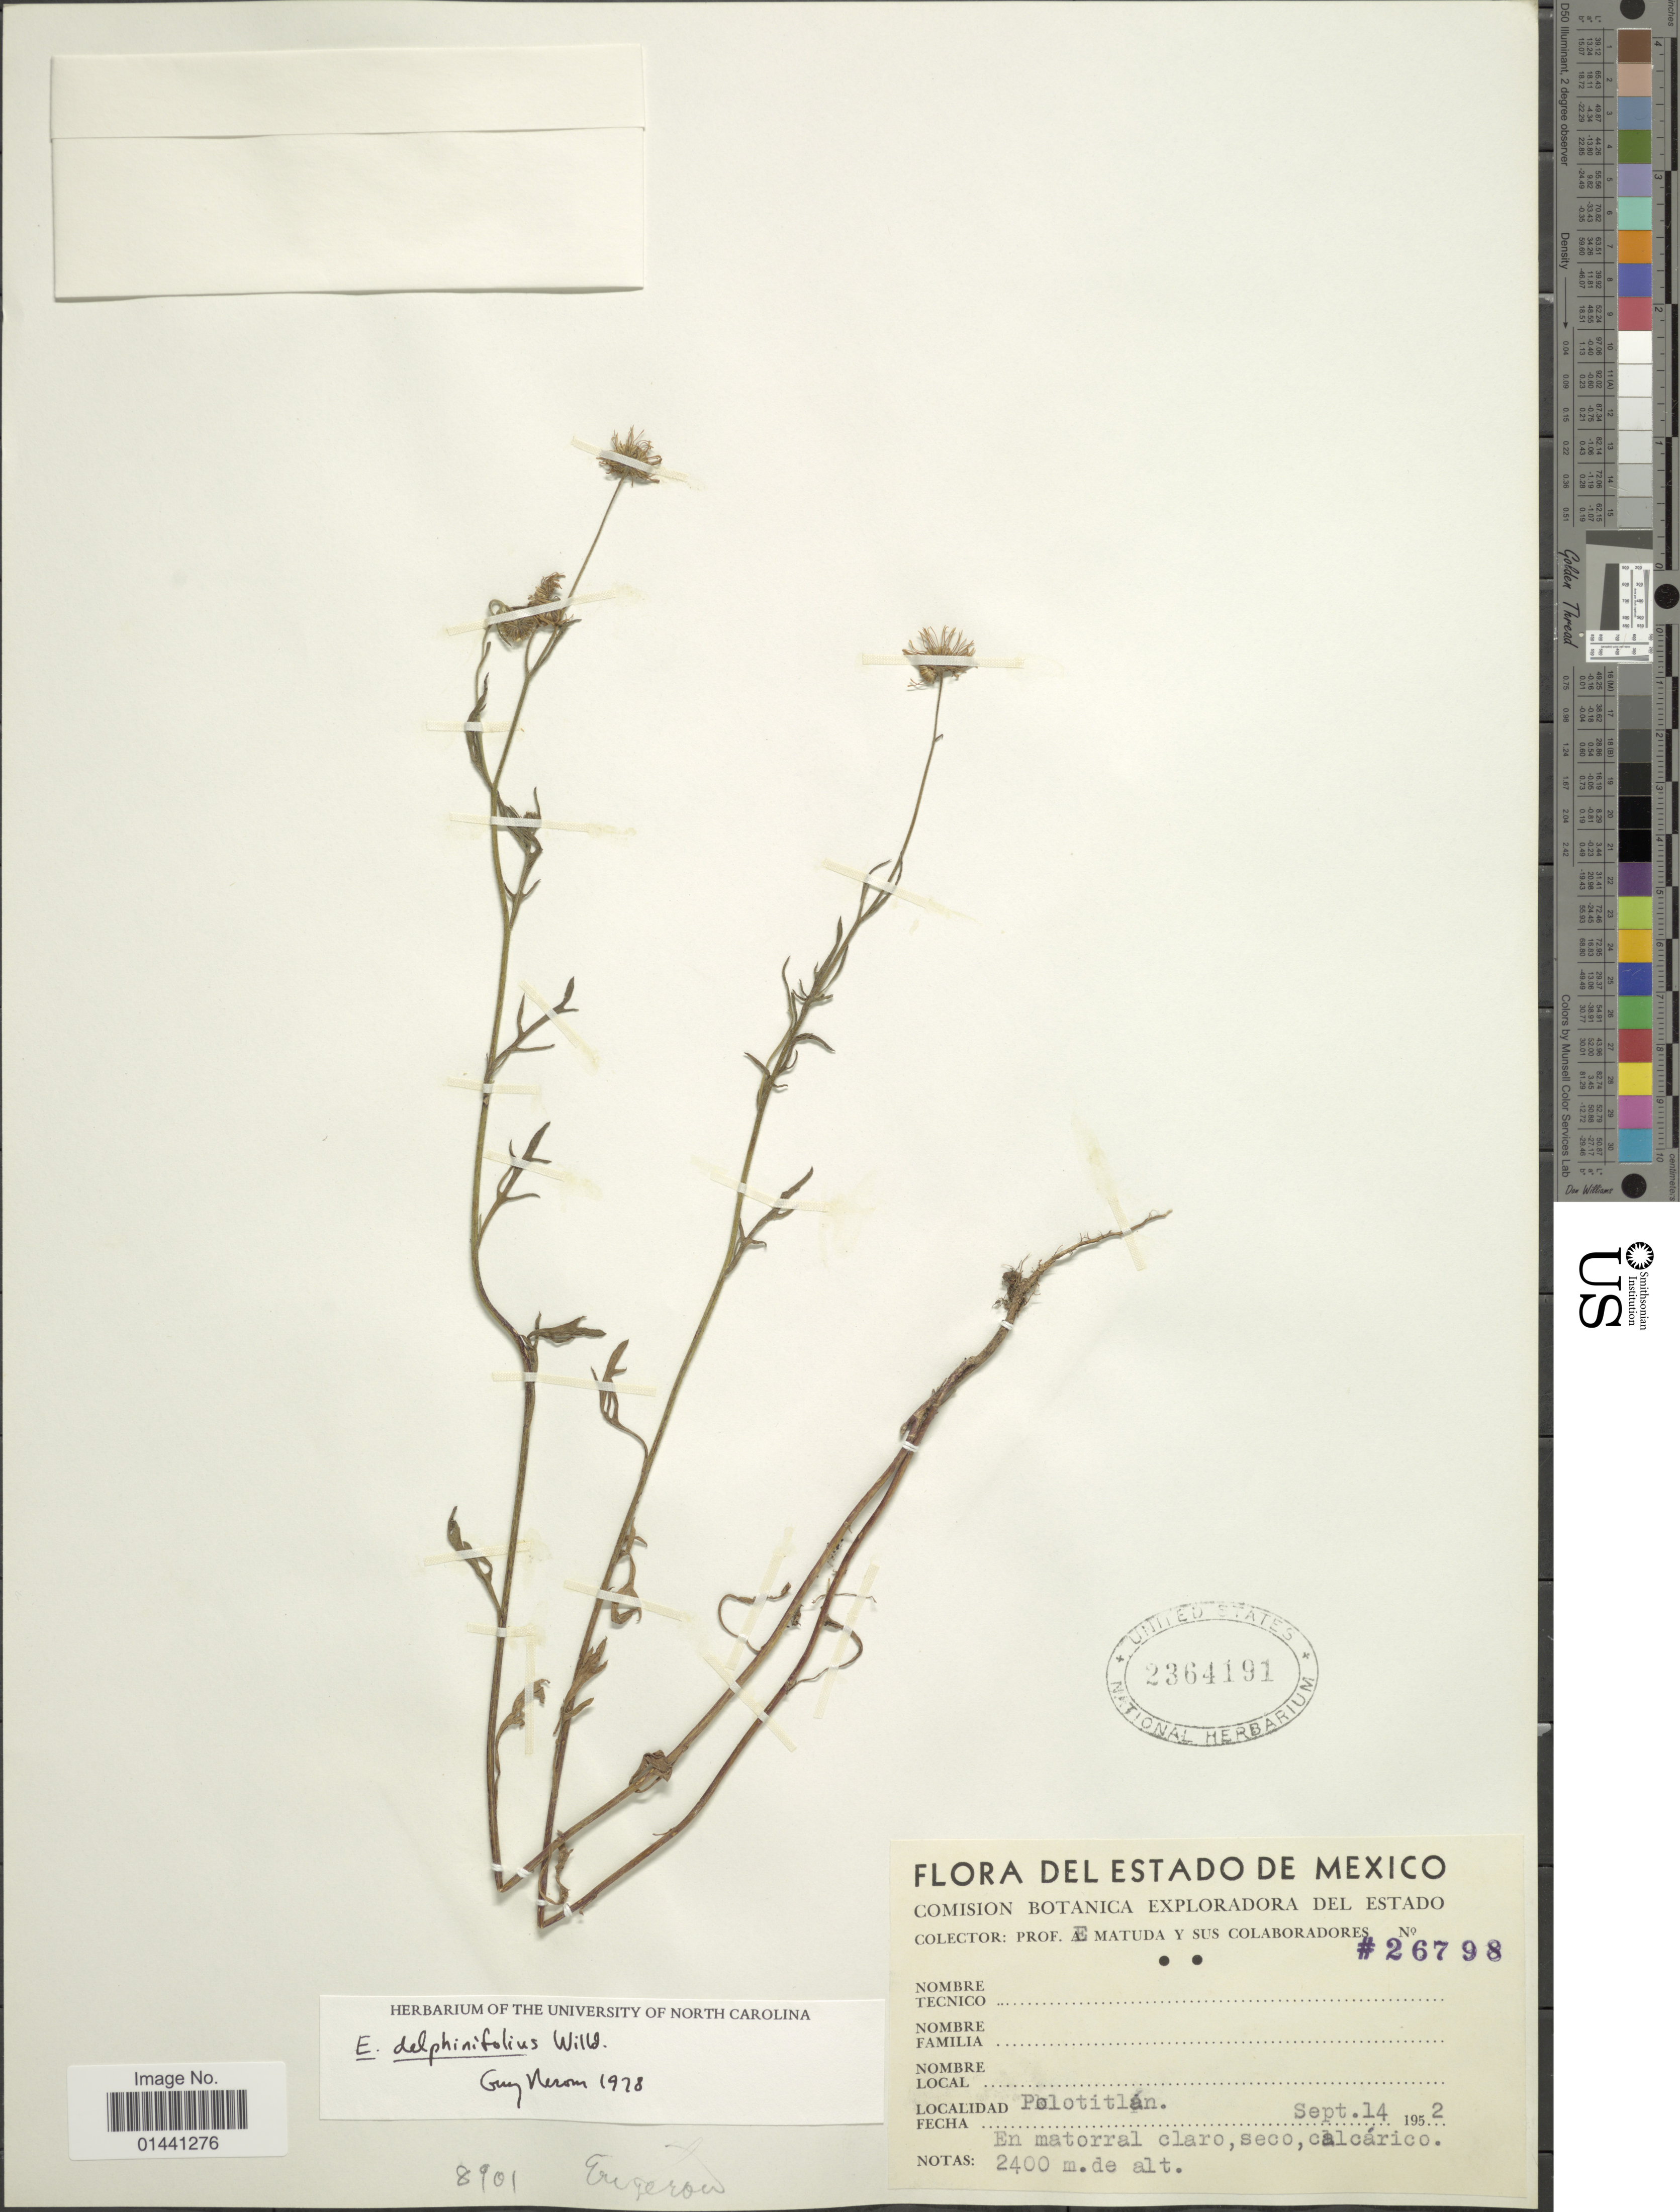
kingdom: Plantae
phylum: Tracheophyta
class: Magnoliopsida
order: Asterales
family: Asteraceae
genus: Erigeron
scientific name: Erigeron delphinifolius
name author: Willd.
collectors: E. Matuda & et al.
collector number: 26798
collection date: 1952-09-14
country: Mexico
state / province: México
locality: Polotitlán, en matorral claro, seco, calcárico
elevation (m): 2400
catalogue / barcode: US 2364191